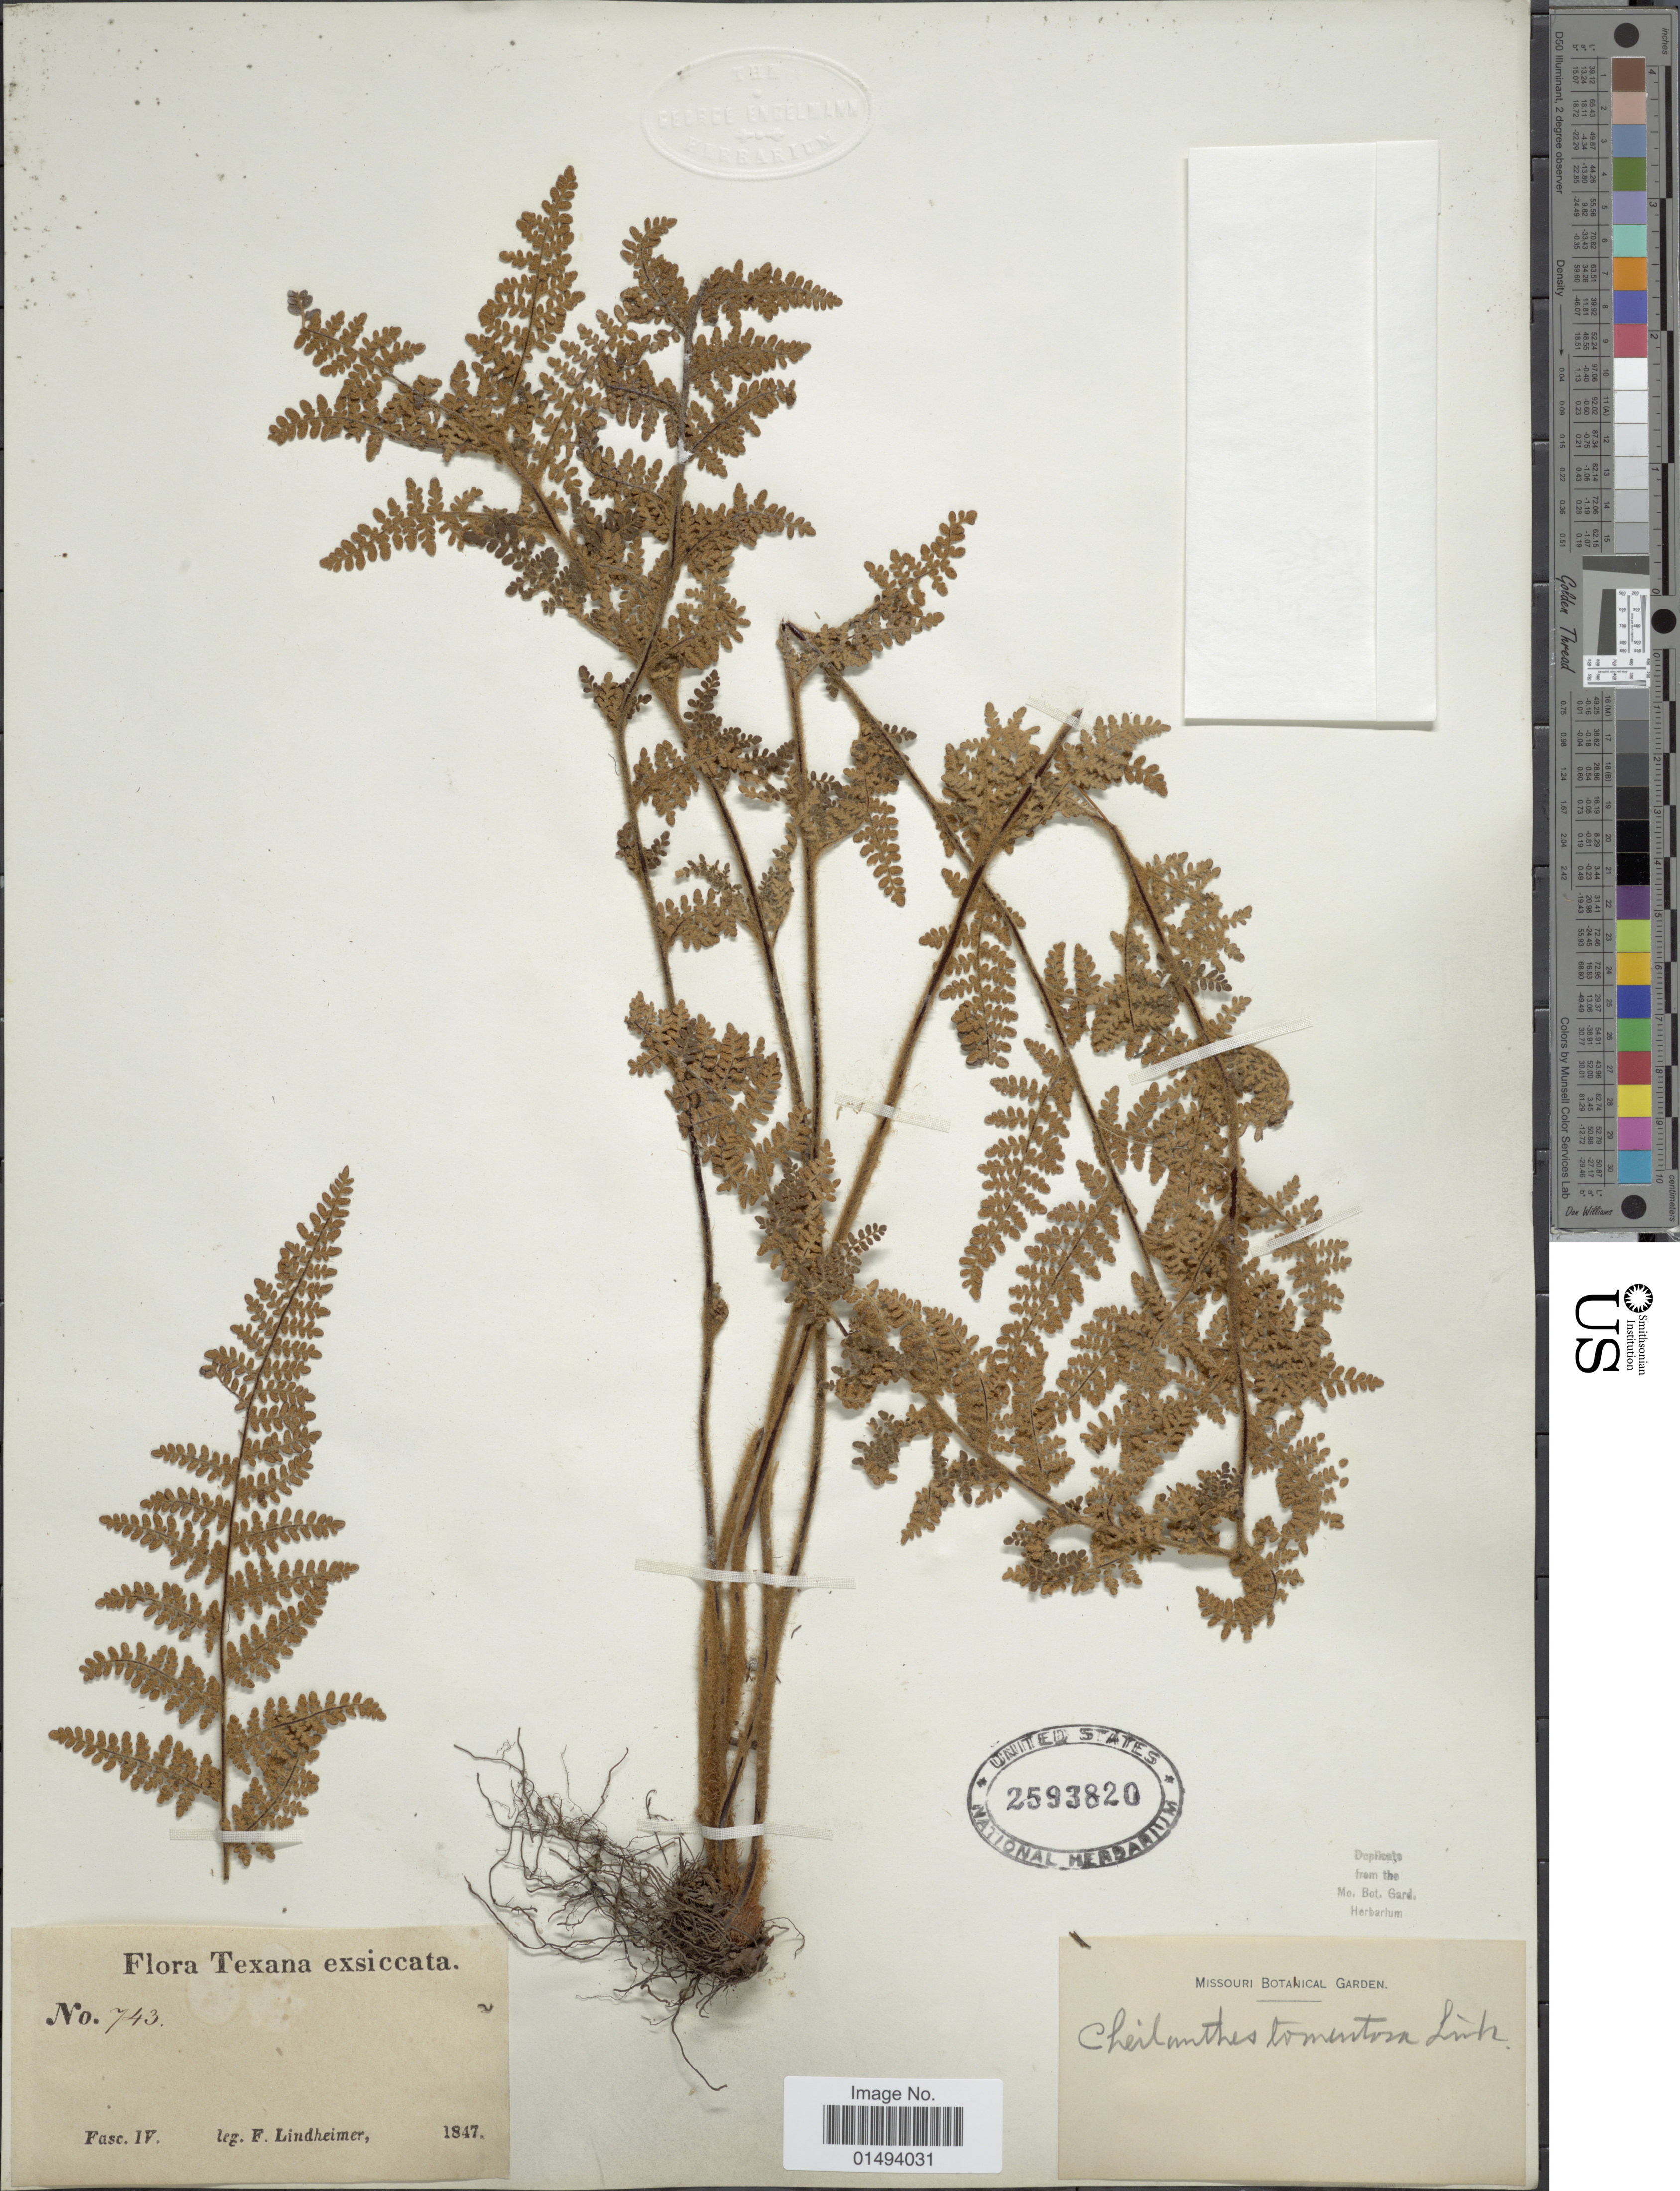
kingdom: Plantae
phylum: Tracheophyta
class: Polypodiopsida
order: Polypodiales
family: Pteridaceae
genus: Myriopteris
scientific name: Myriopteris tomentosa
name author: (Link) Fée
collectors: F. Lindheimer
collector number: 743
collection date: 1847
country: United States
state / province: Texas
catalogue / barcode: US 2593820